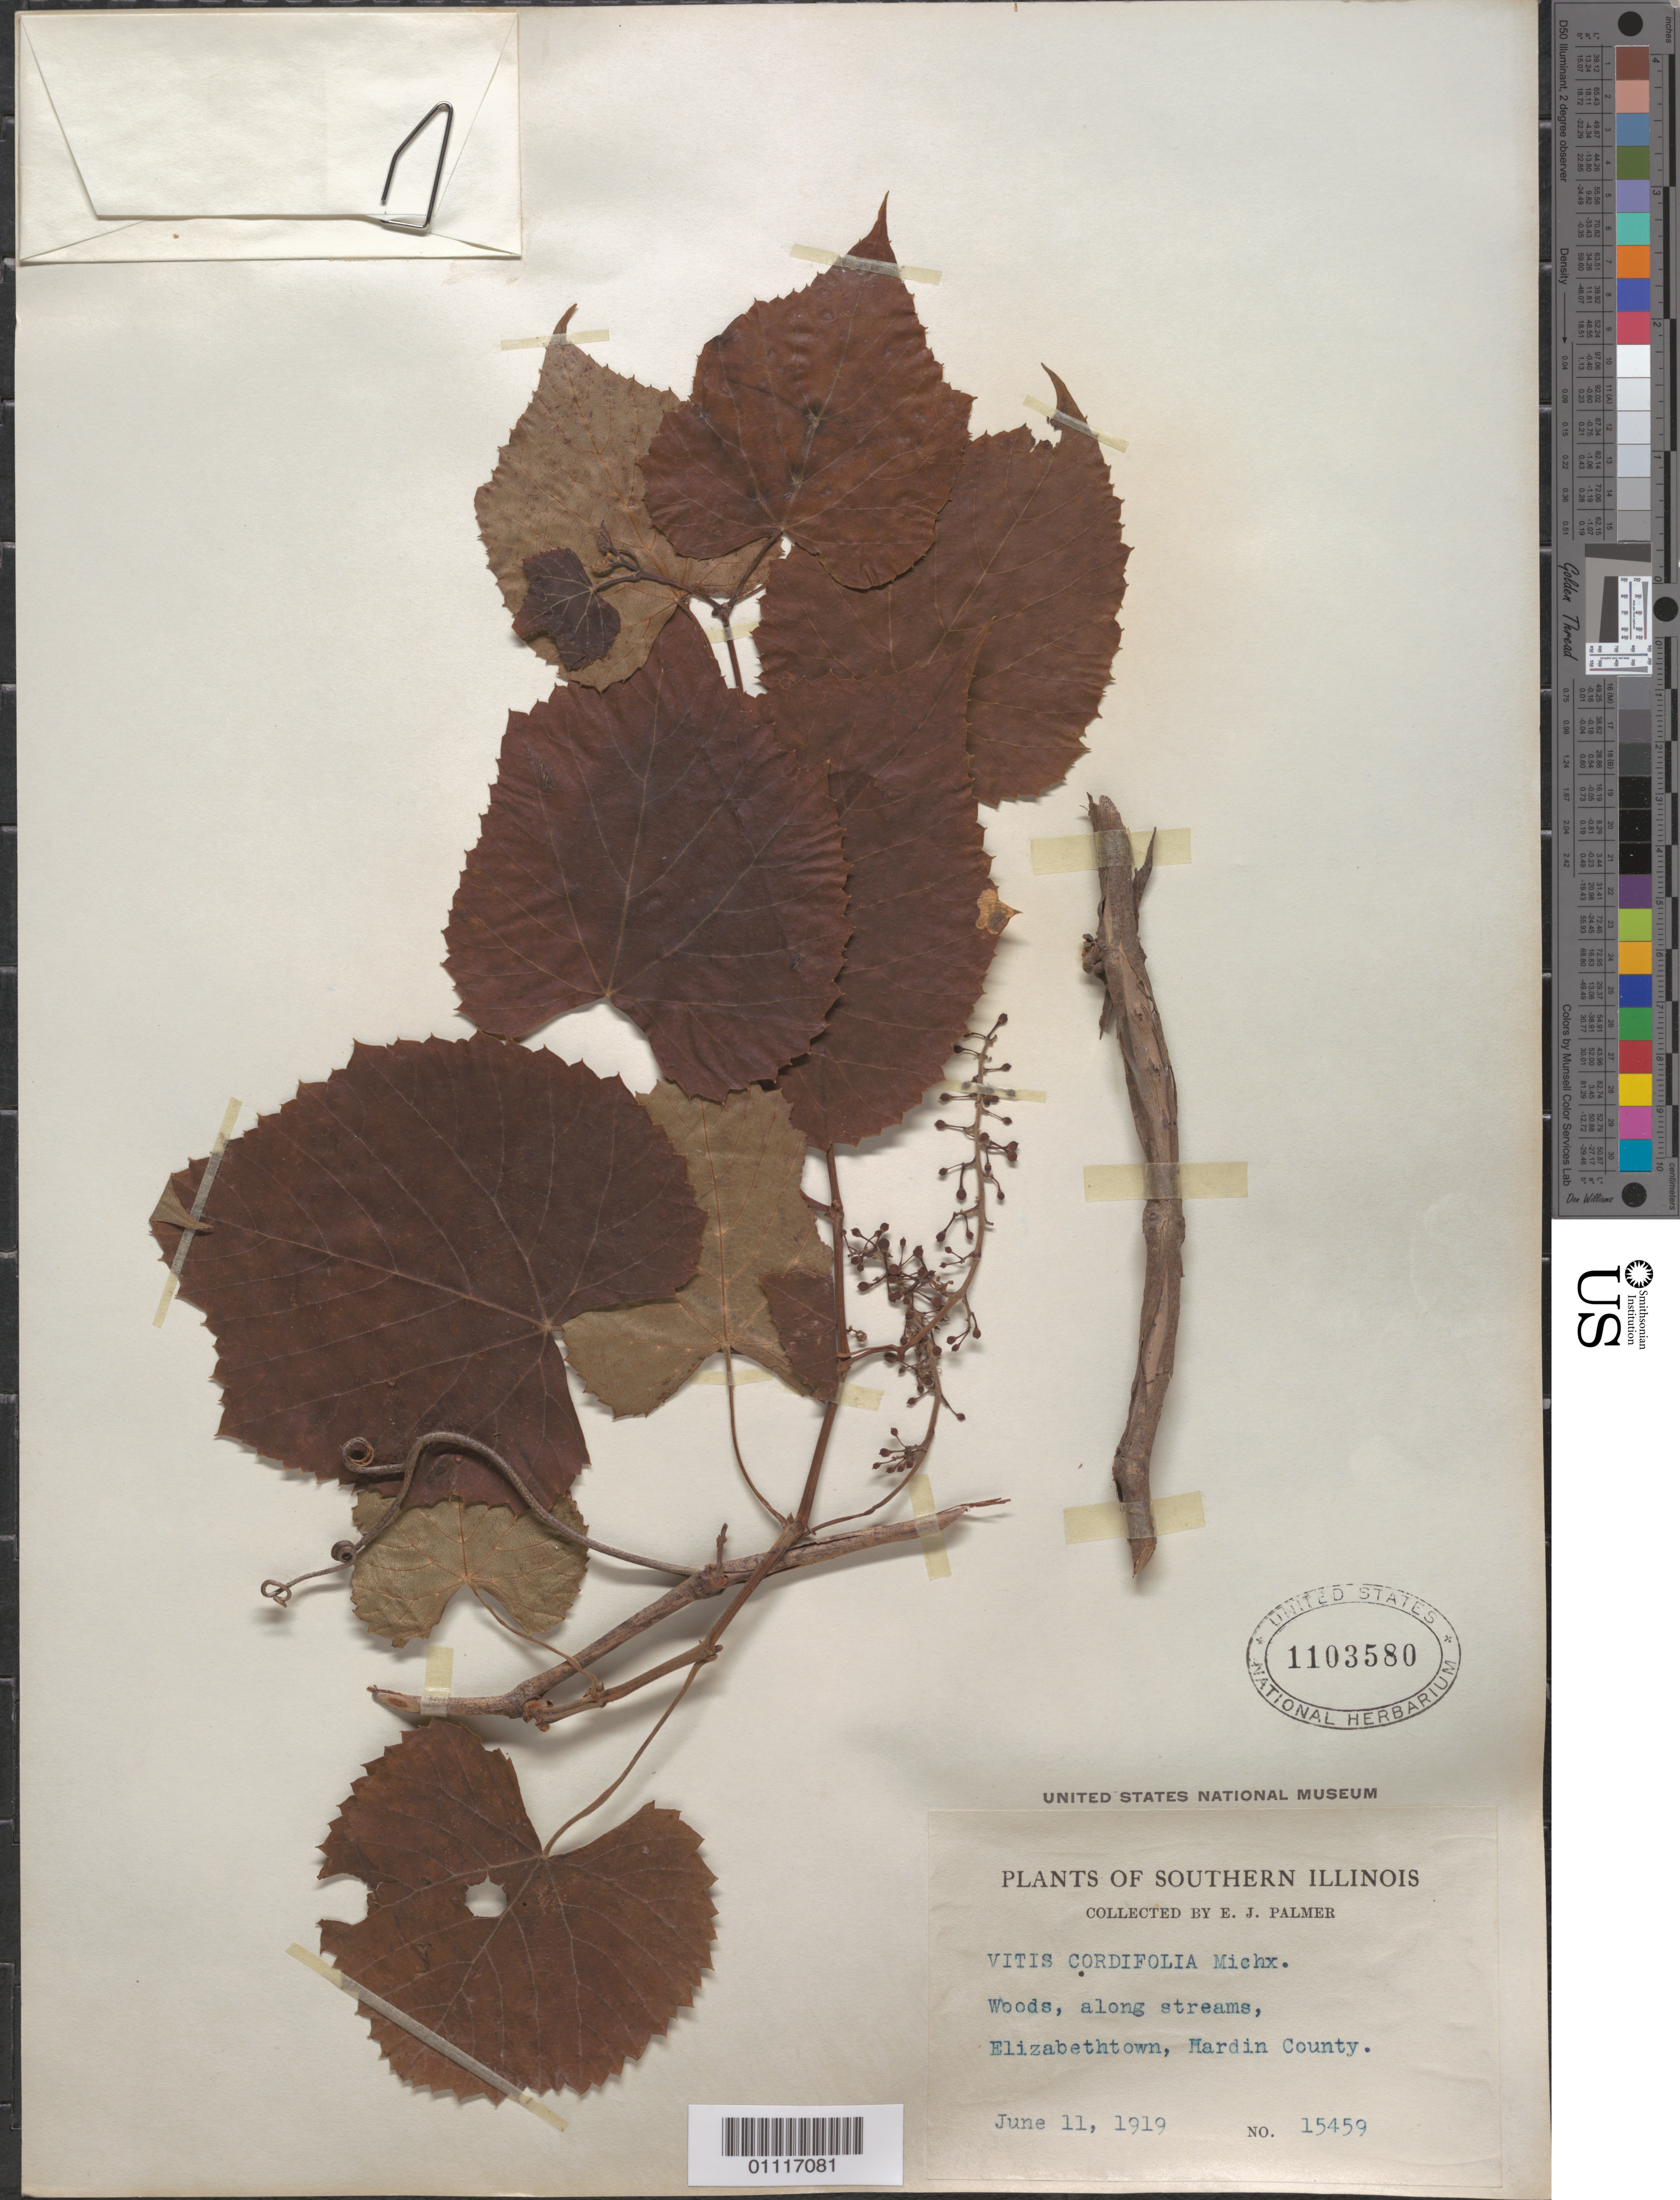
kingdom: Plantae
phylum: Tracheophyta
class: Magnoliopsida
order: Vitales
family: Vitaceae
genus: Vitis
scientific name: Vitis cordifolia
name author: Michx.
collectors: E. J. Palmer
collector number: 15459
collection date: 1919-06-11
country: United States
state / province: Illinois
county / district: Hardin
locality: Elizabethtown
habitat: Woods, along streams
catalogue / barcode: US 1103580